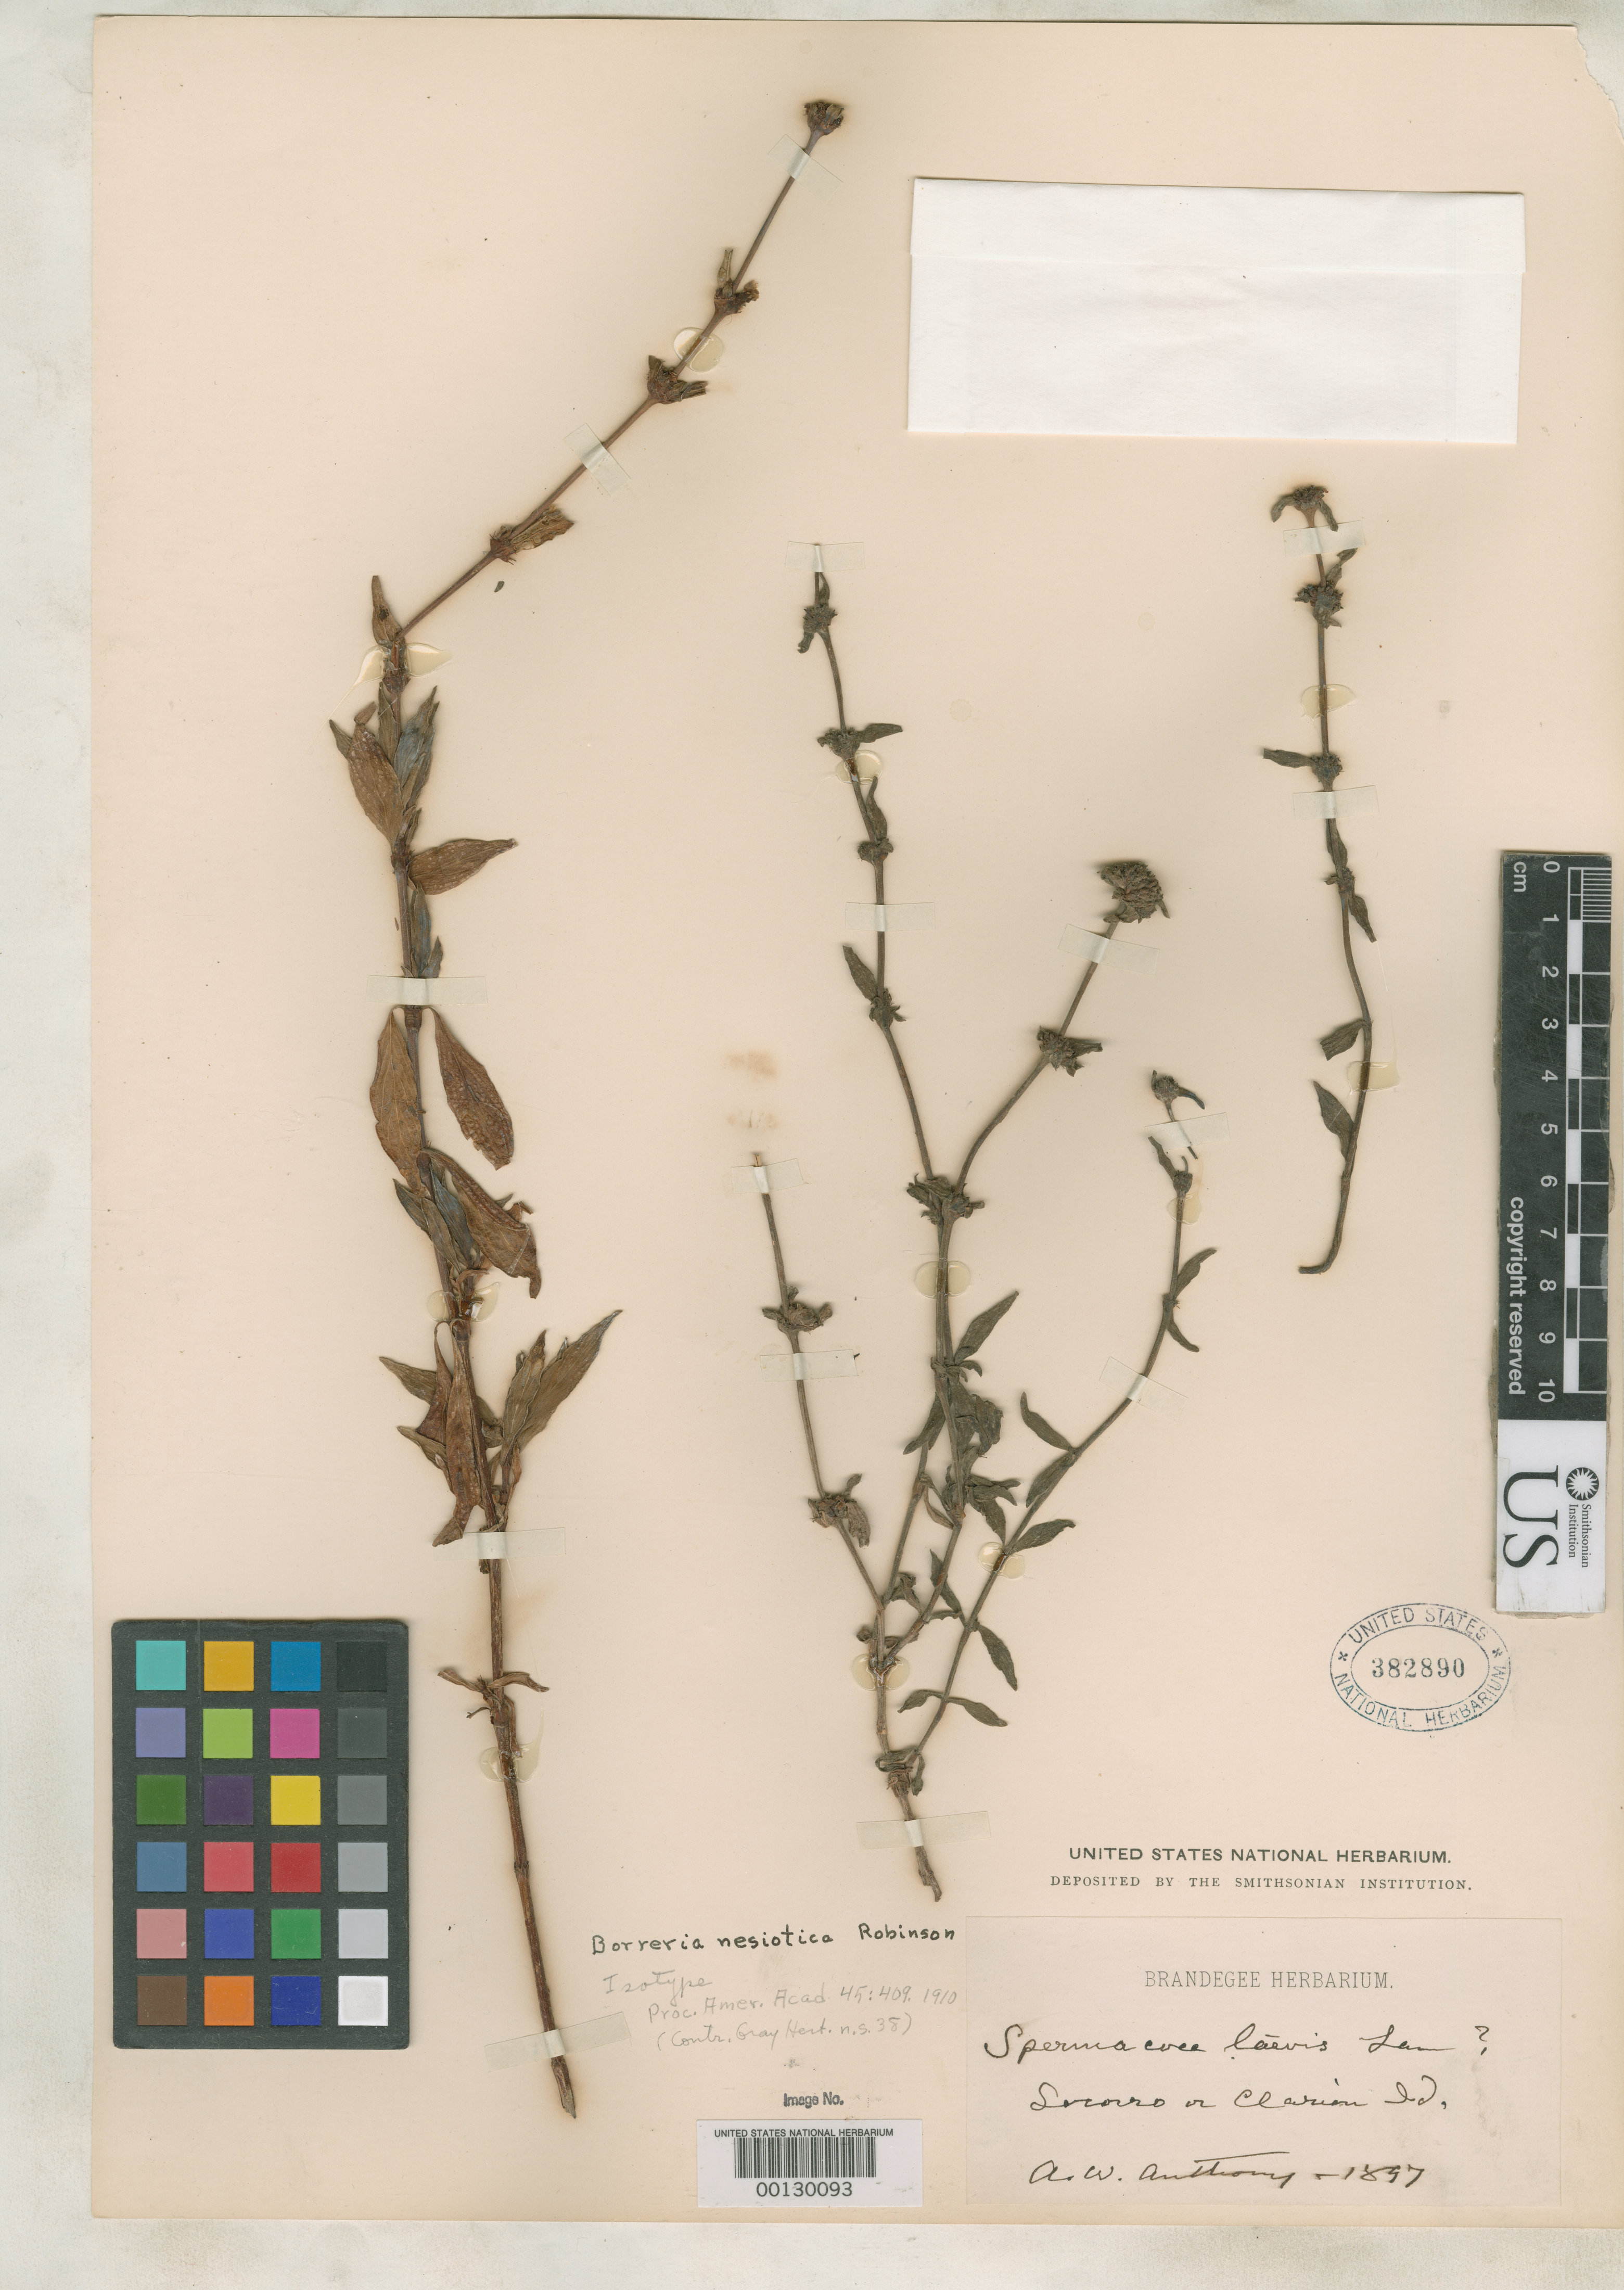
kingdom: Plantae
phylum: Tracheophyta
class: Magnoliopsida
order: Gentianales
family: Rubiaceae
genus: Borreria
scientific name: Borreria nesiotica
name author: B.L. Rob.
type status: Isotype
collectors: A. W. Anthony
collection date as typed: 1897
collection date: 1897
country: Mexico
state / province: Colima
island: Socorro Island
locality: Revillagigedo Is.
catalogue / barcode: US 382890